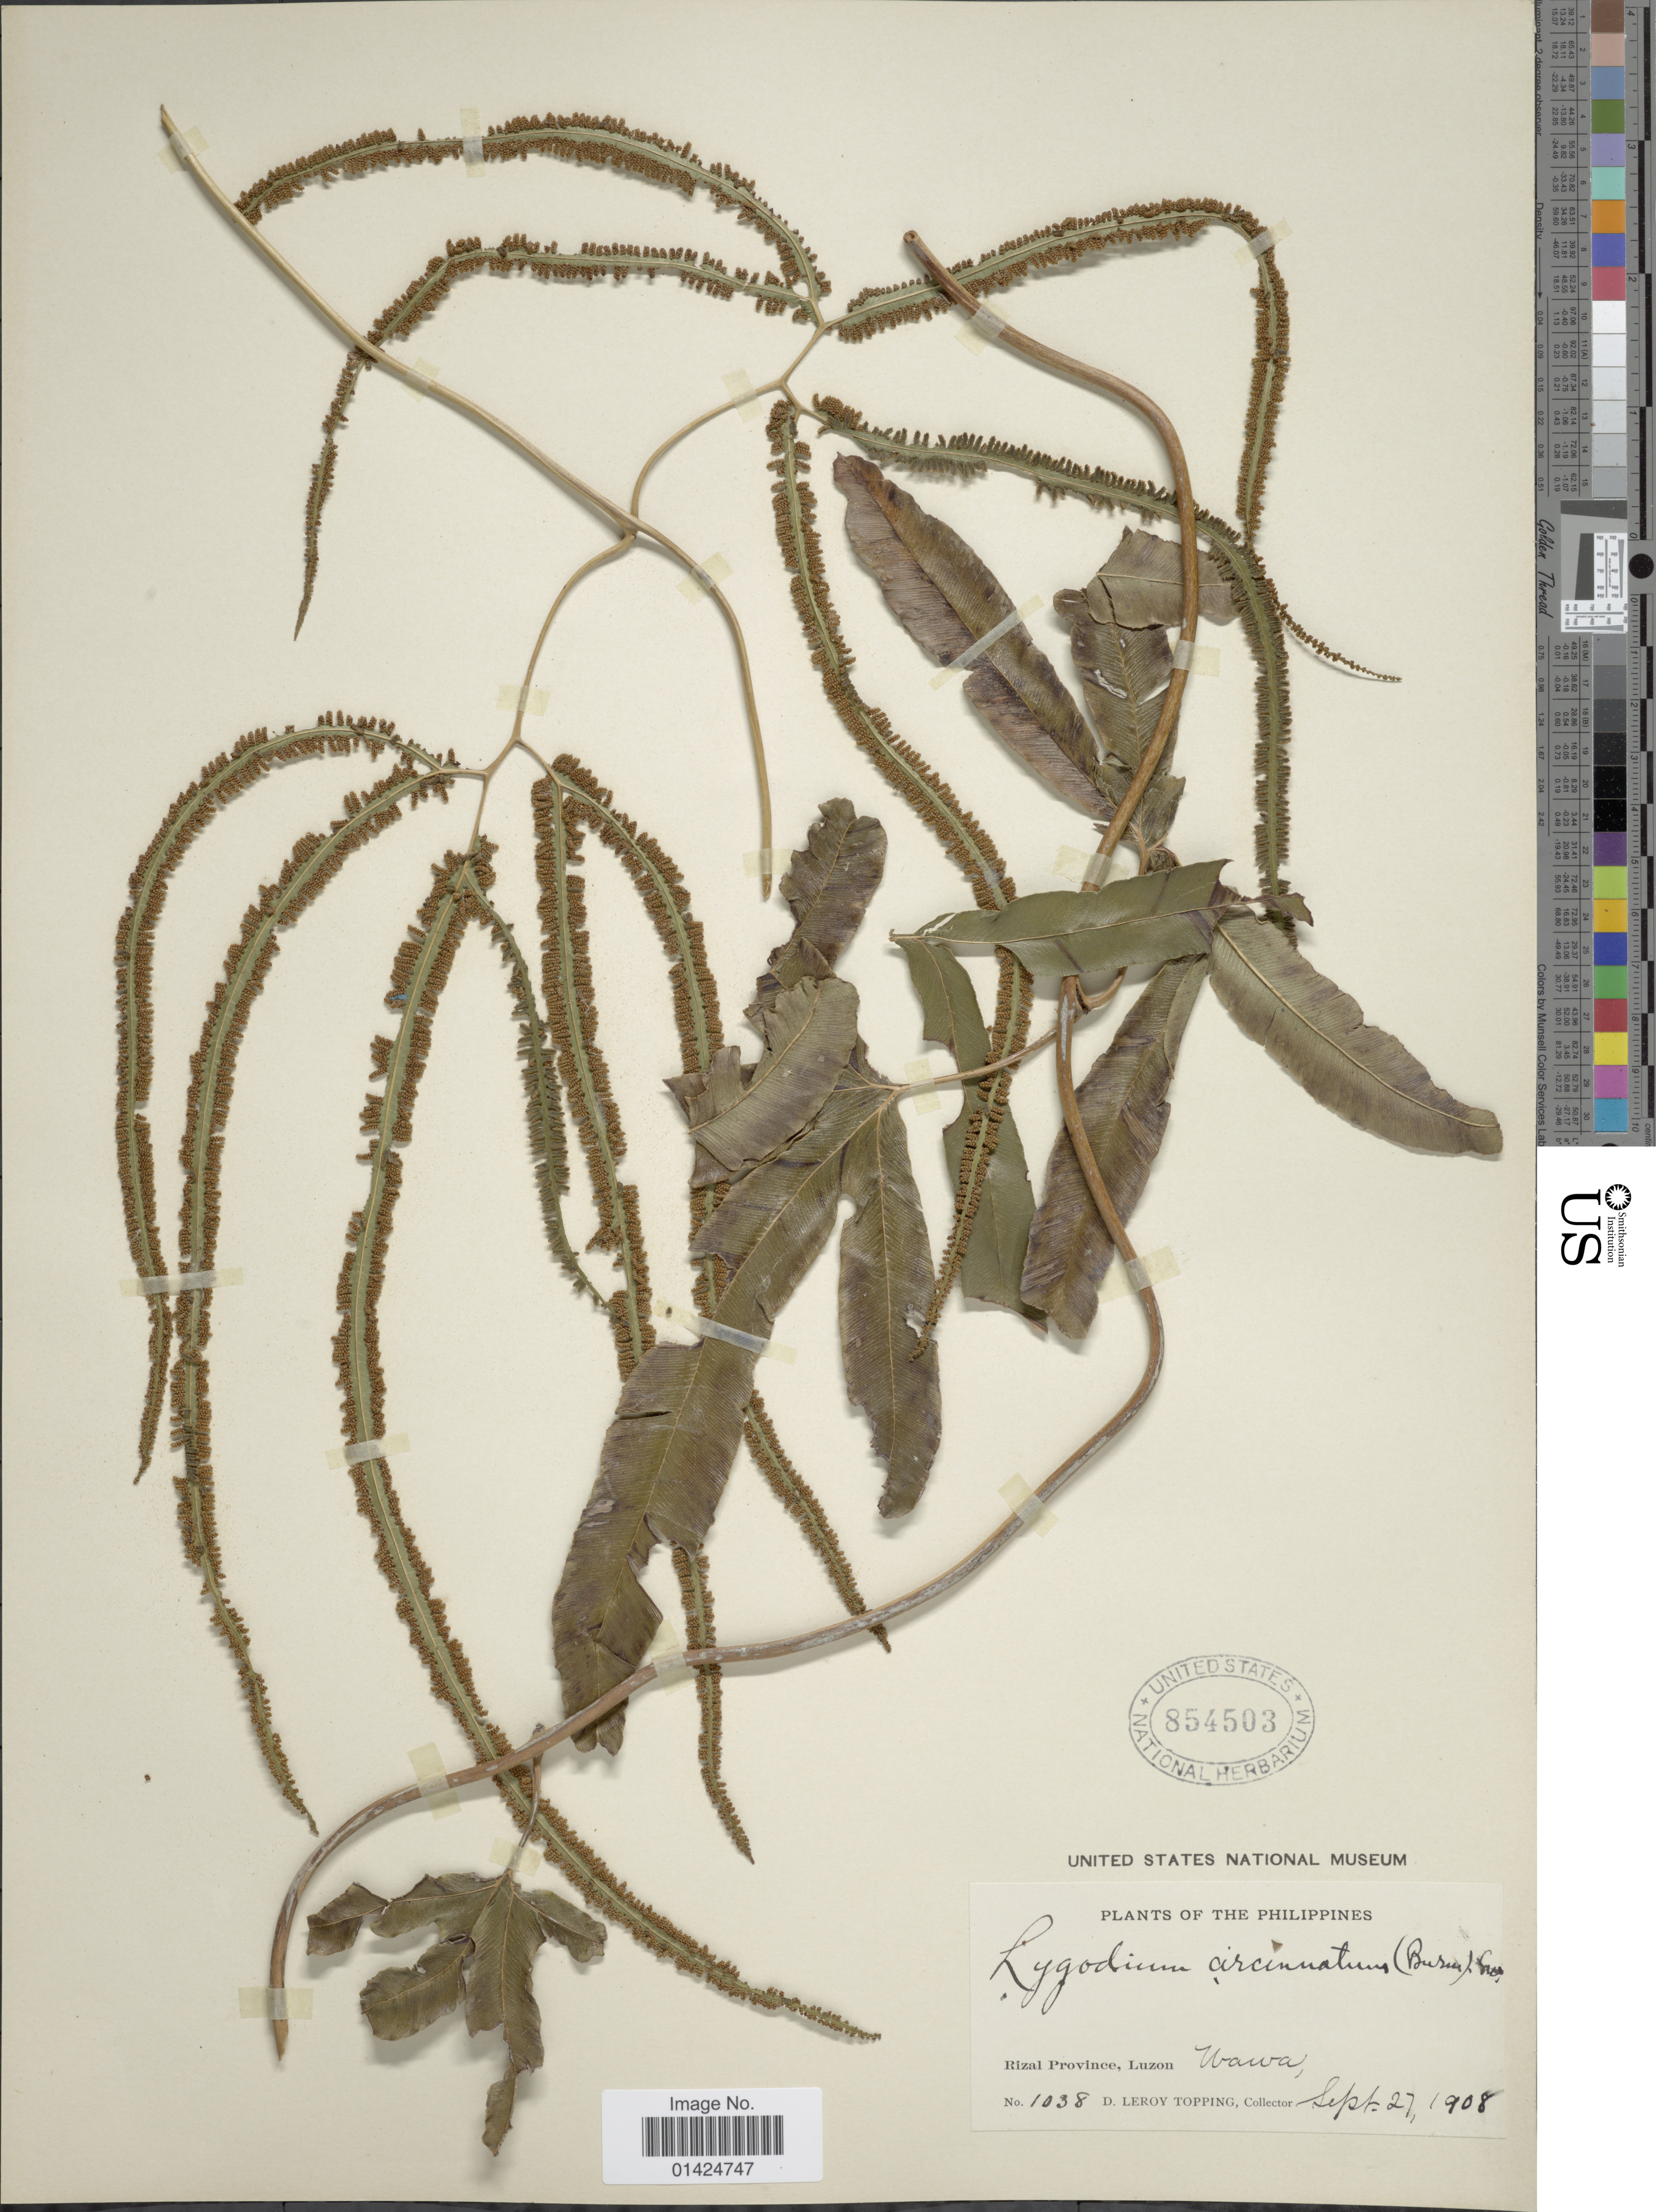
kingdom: Plantae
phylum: Tracheophyta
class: Polypodiopsida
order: Schizaeales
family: Lygodiaceae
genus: Lygodium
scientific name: Lygodium circinnatum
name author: (Burm. f.) Sw.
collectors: D. L. Topping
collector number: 1038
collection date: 1908-09-27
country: Philippines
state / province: Calabarzon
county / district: Rizal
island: Luzon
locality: Wawa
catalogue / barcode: US 854503